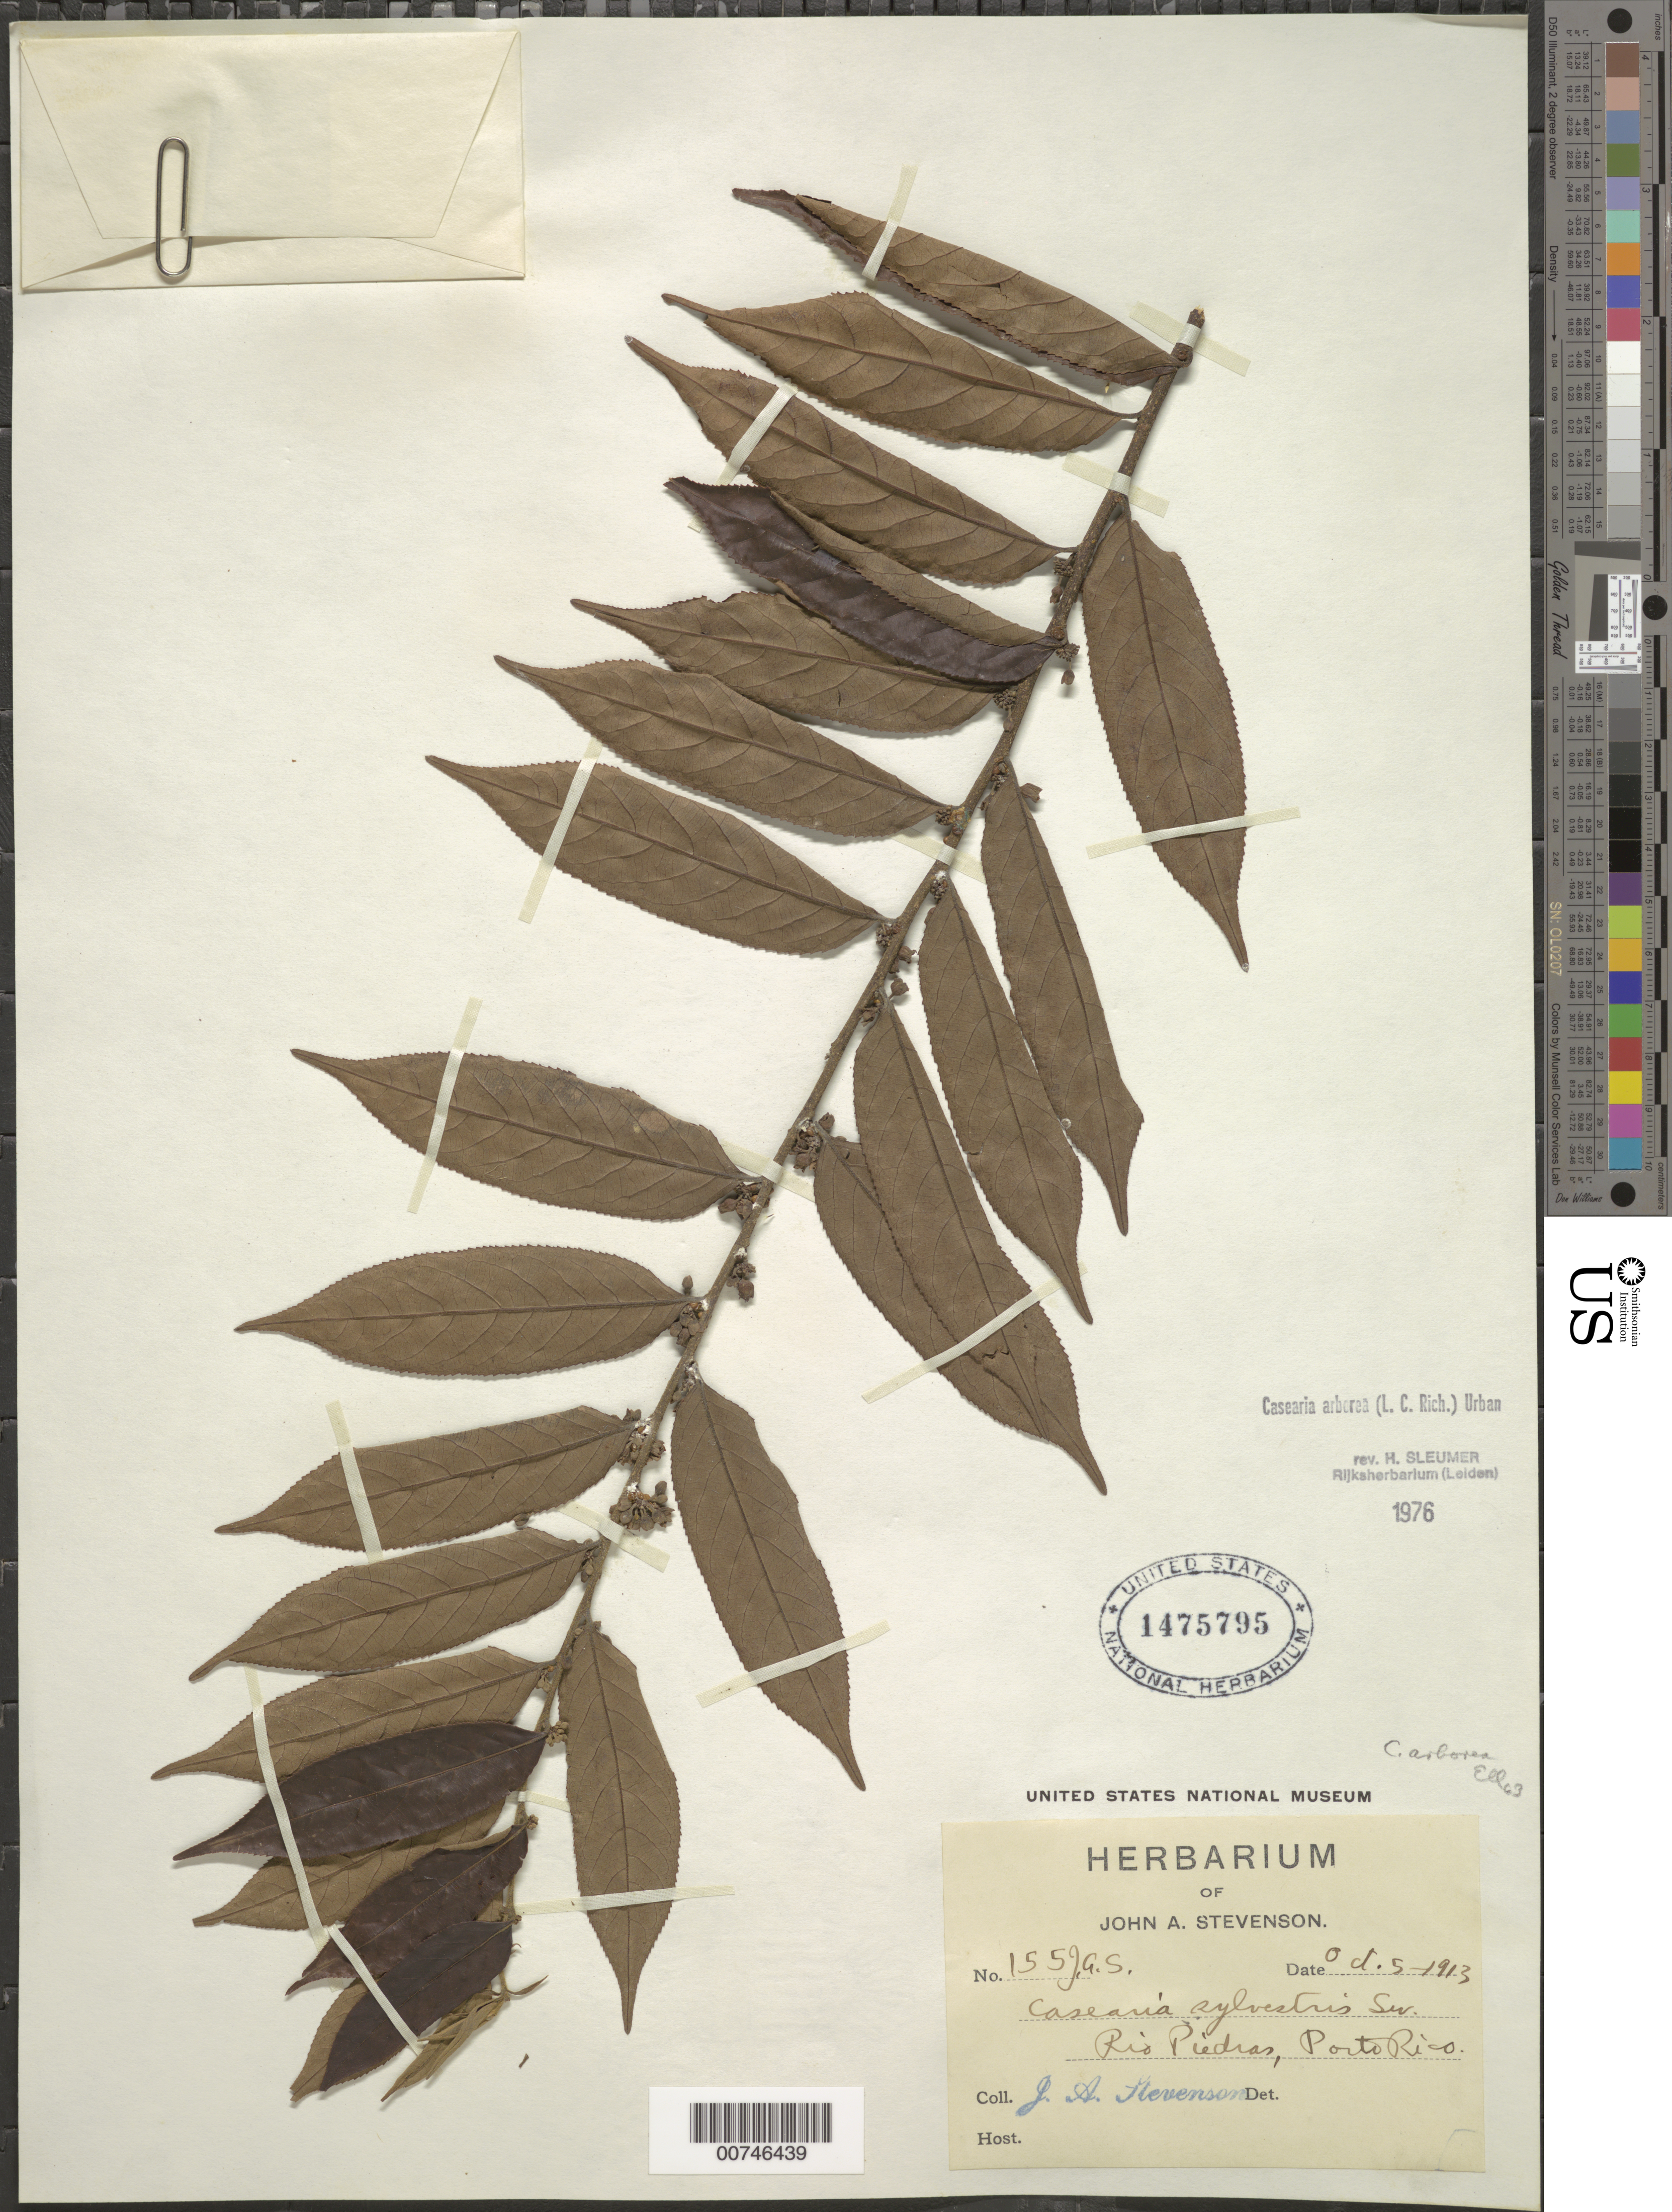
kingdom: Plantae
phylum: Tracheophyta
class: Magnoliopsida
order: Malpighiales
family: Salicaceae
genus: Casearia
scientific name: Casearia arborea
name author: (Rich.) Urb.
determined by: Sleumer, H. O.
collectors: J. Stevenson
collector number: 155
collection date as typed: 05 Oct 1913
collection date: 1913-10-05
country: Puerto Rico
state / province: San Juan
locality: Rio Piedras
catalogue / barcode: US 1475795